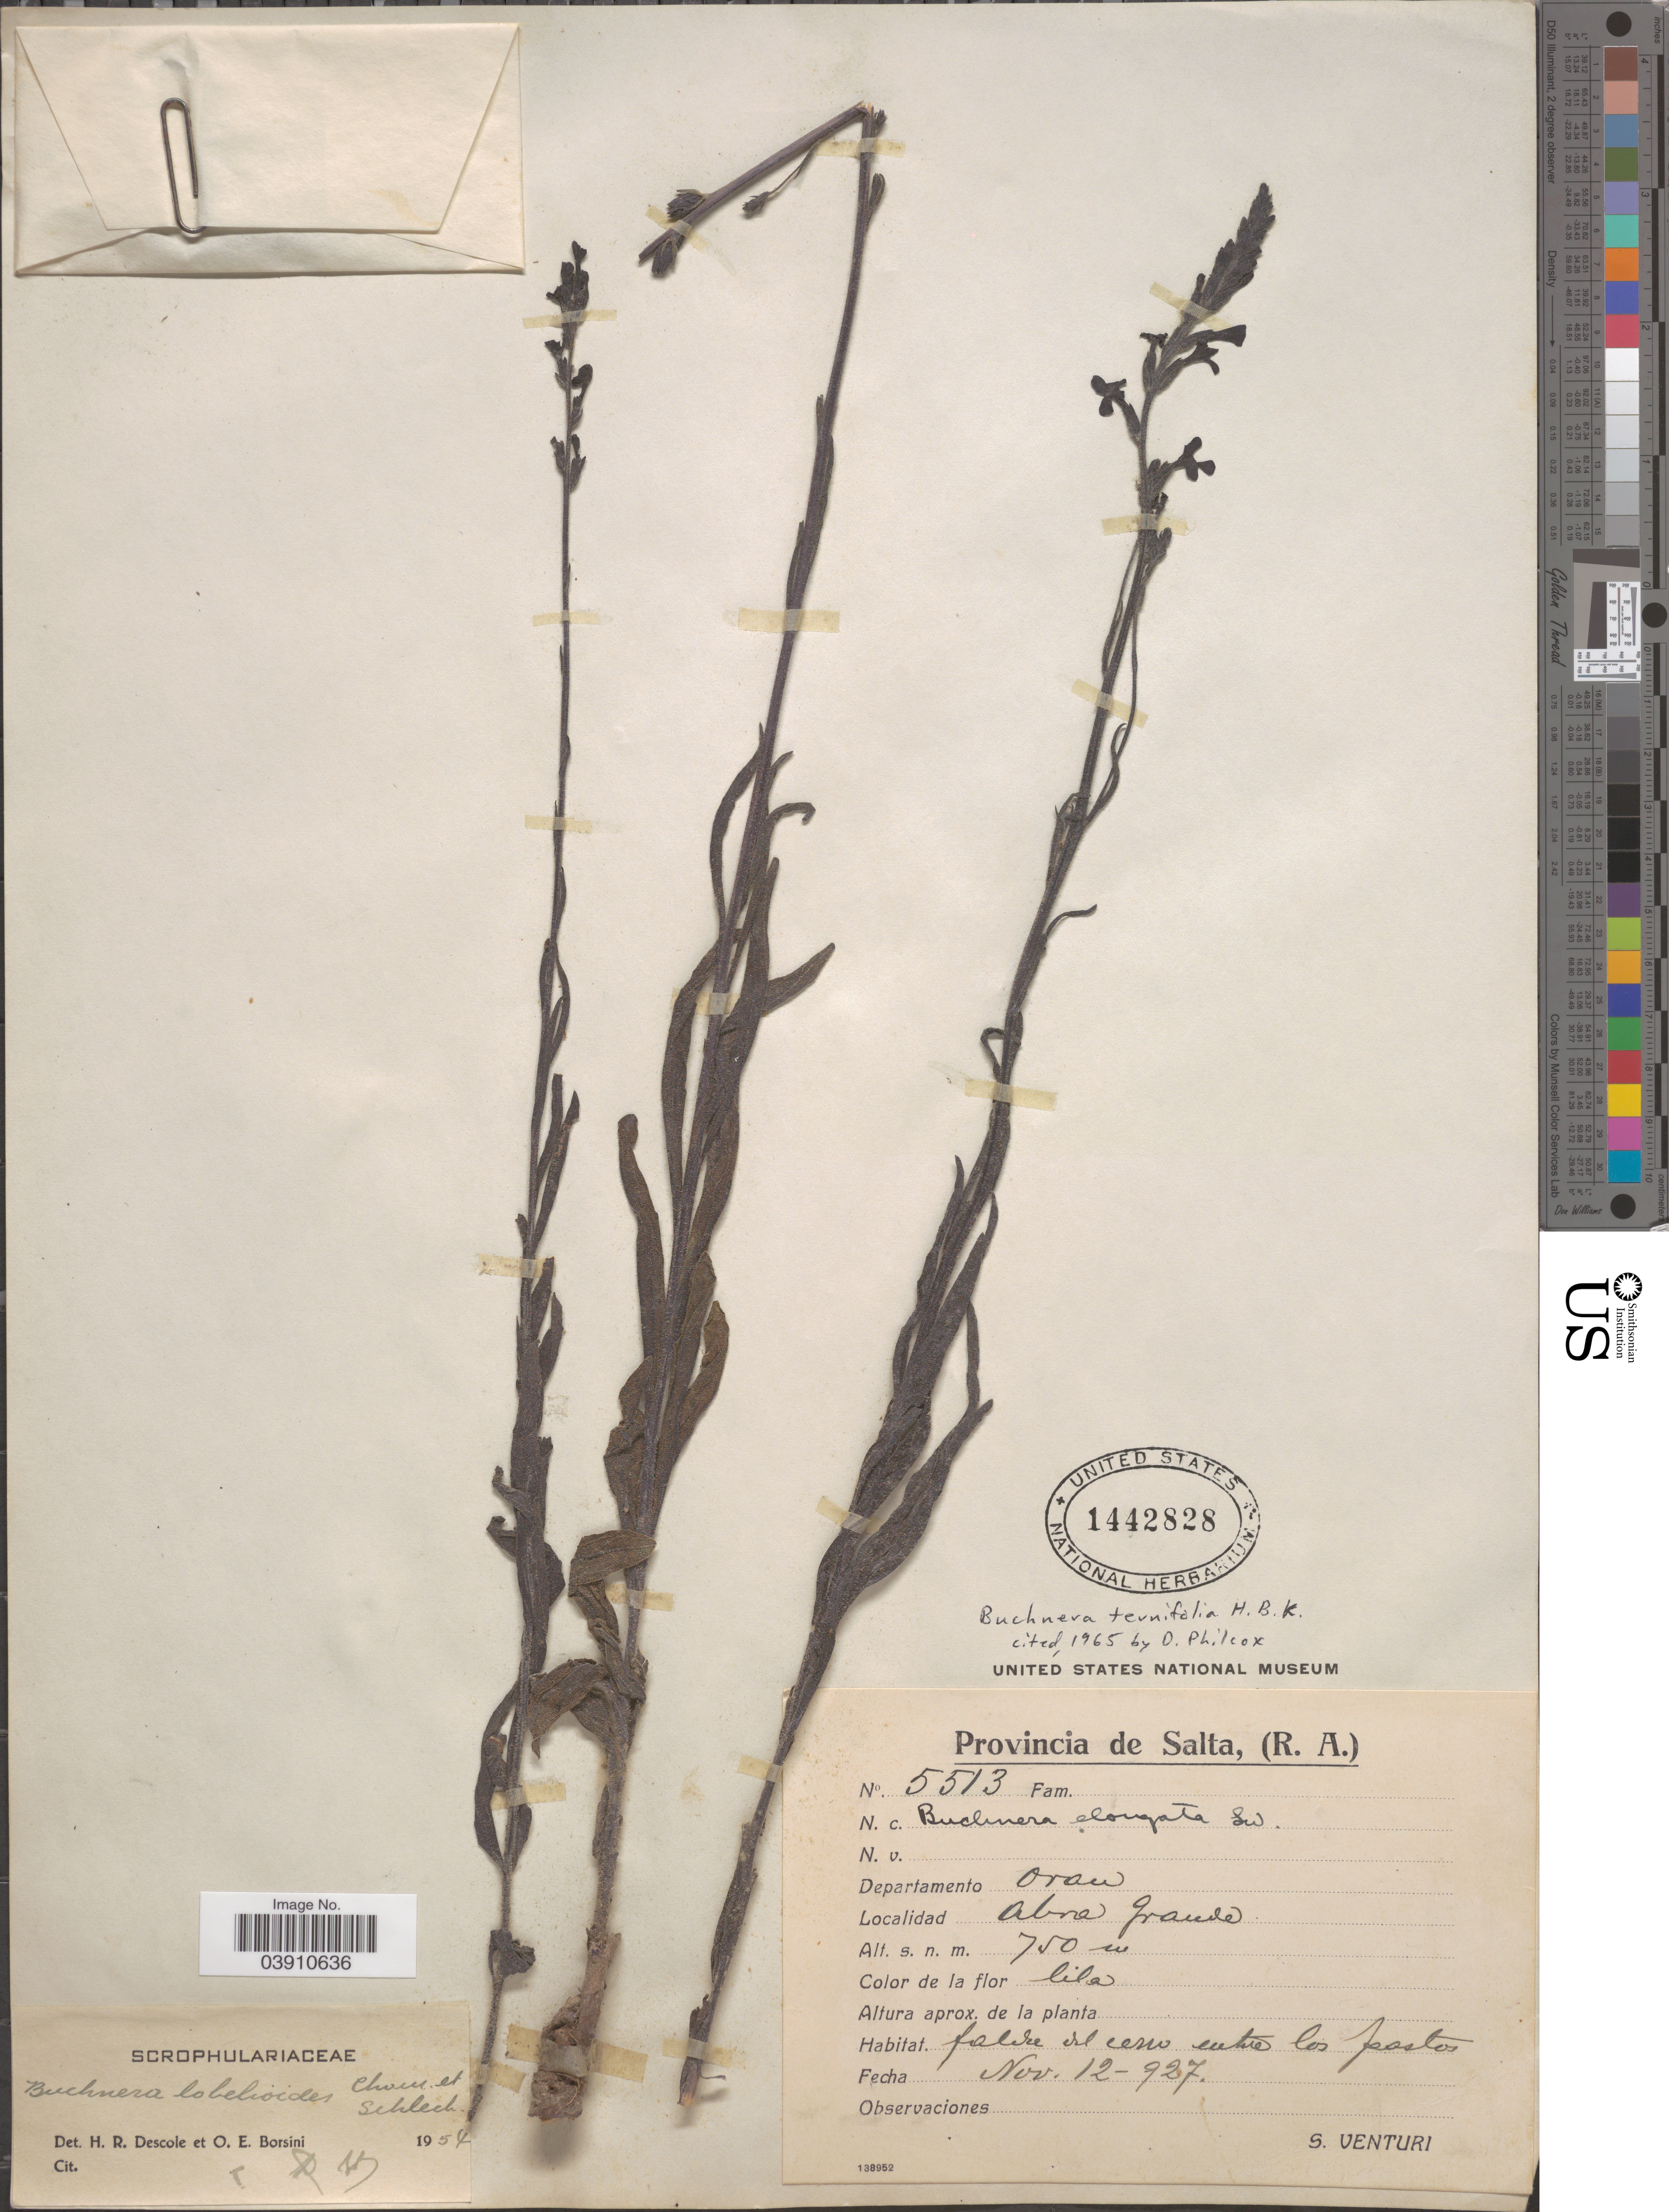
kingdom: Plantae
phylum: Tracheophyta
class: Magnoliopsida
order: Lamiales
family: Orobanchaceae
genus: Buchnera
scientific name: Buchnera ternifolia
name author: Kunth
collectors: S. Venturi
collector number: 5513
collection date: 1927-11-12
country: Argentina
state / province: Salta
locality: Departamento Oran. Abra Grande.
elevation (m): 750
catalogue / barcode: US 1442828